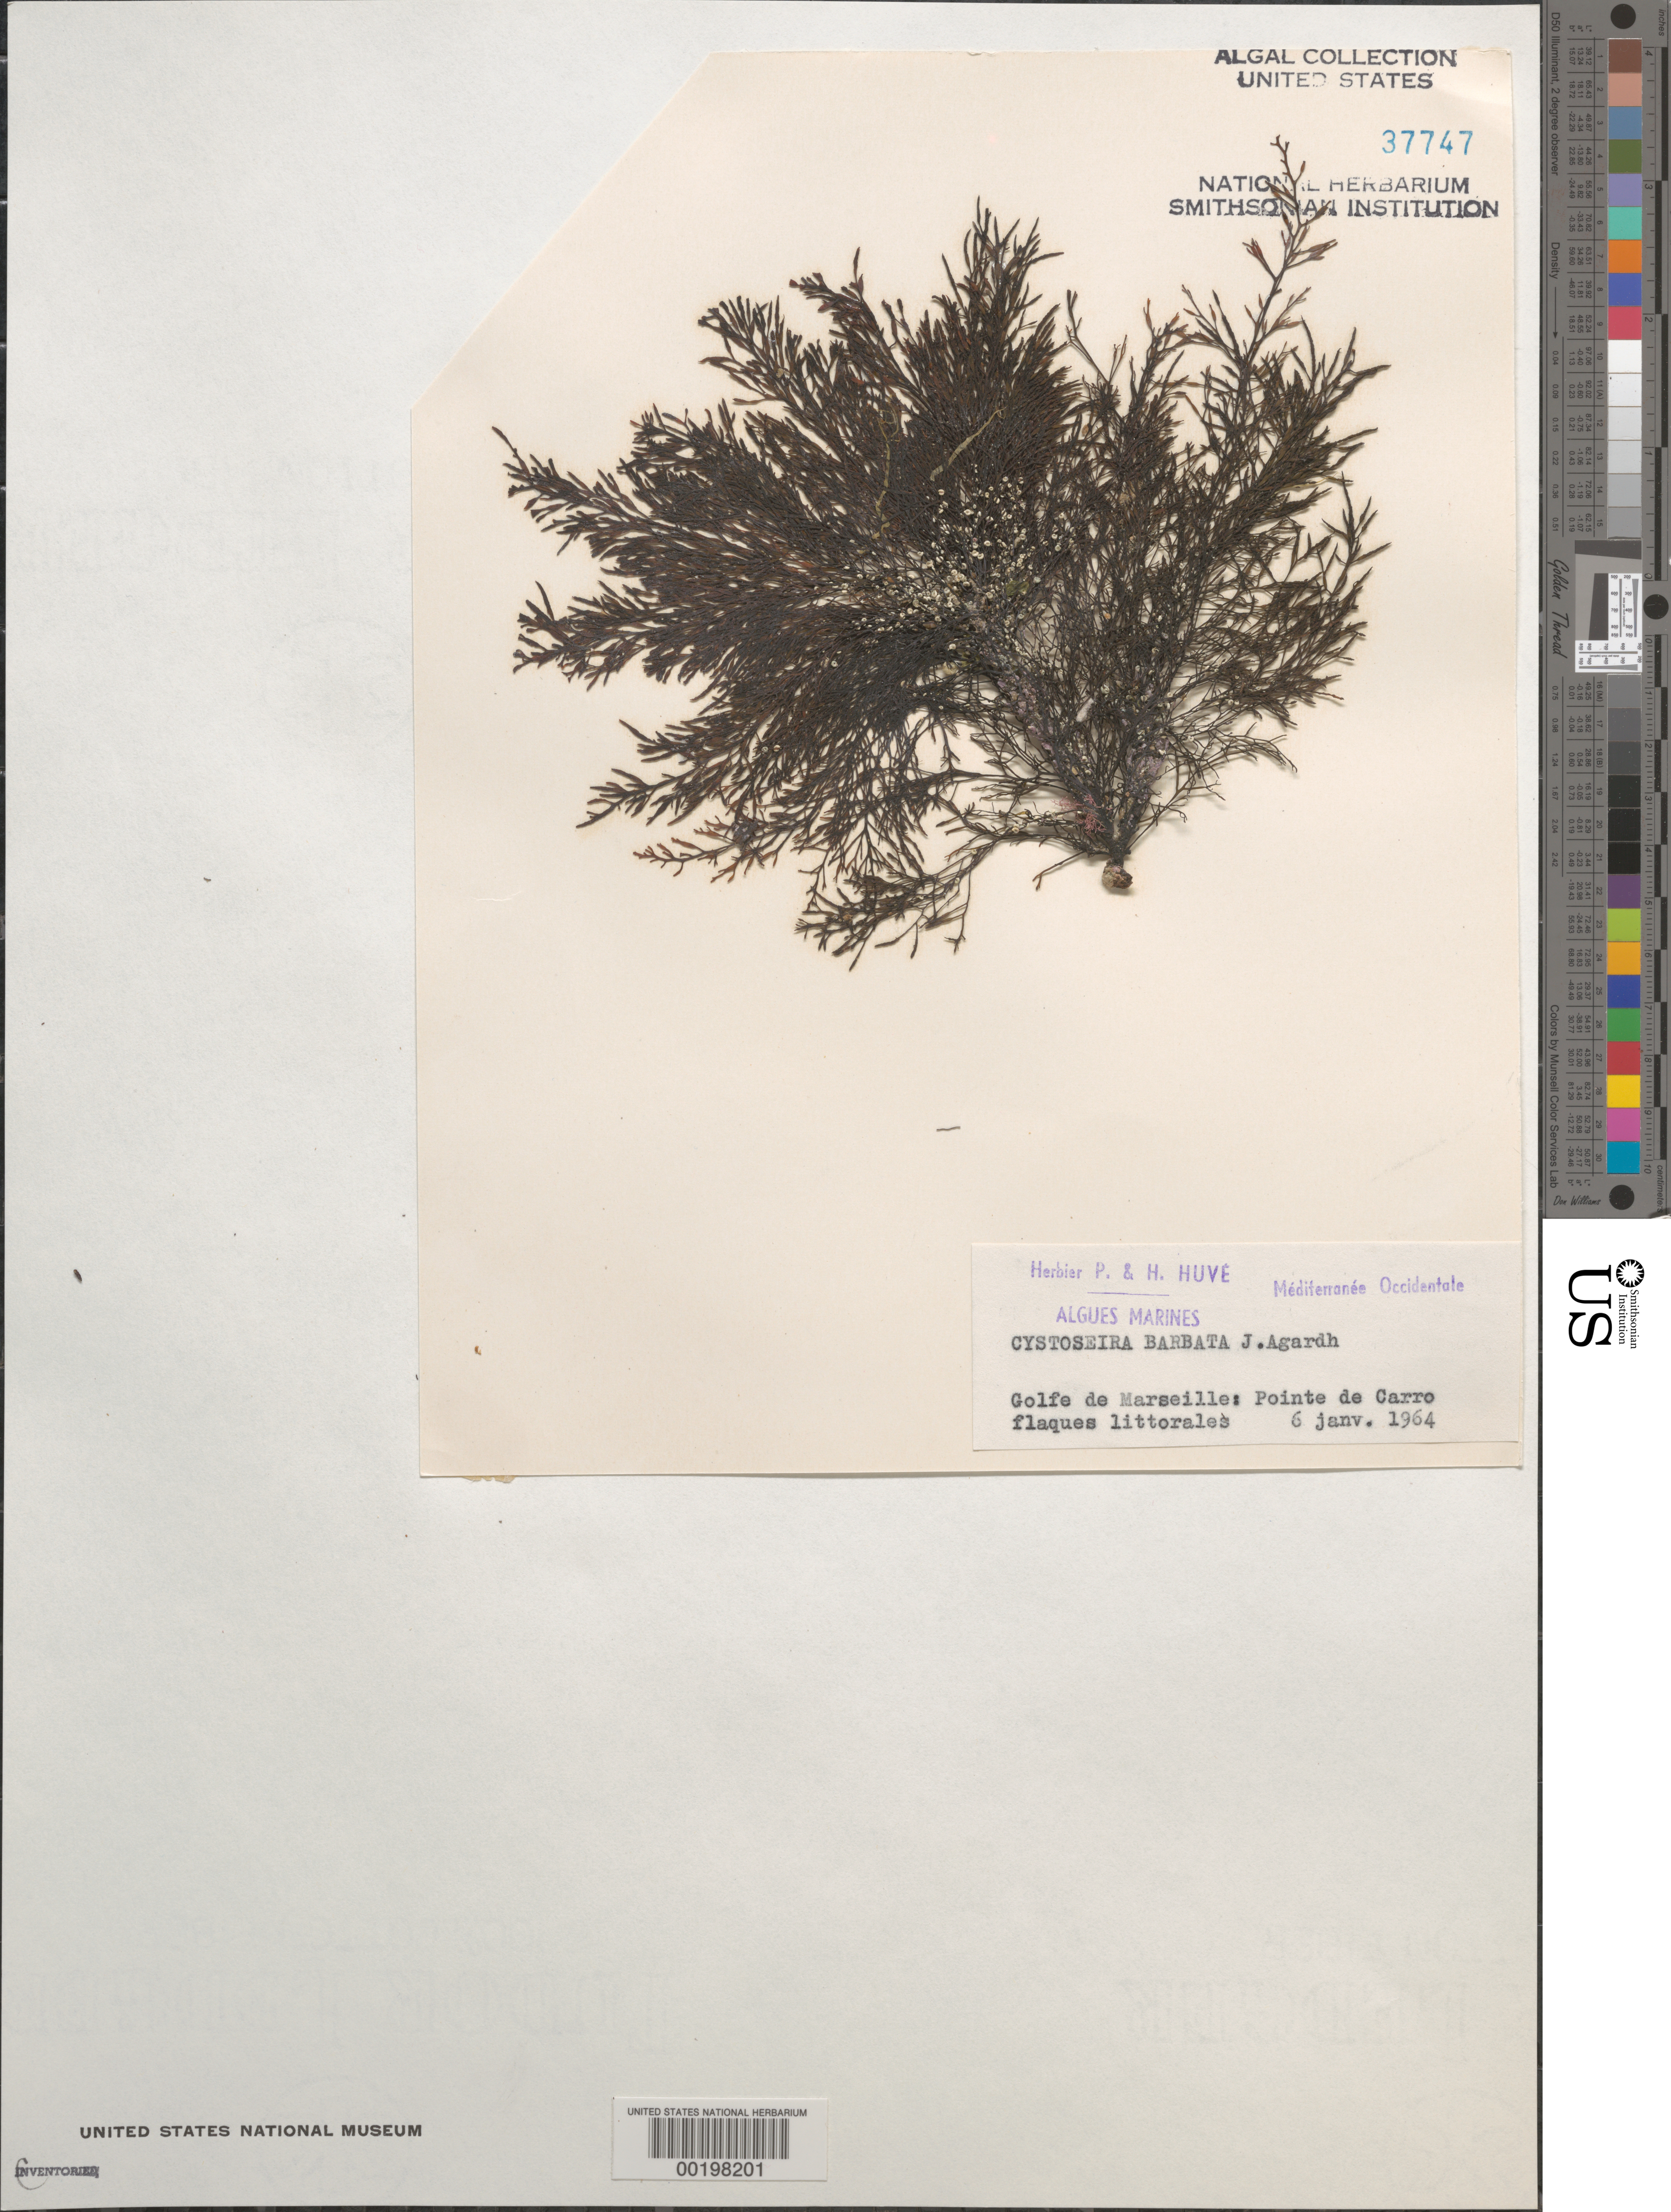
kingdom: Chromista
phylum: Ochrophyta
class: Phaeophyceae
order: Fucales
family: Sargassaceae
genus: Gongolaria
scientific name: Gongolaria barbata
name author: (Stackh.) Kuntze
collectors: P. Huve & H. Huve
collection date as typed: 06 Jan 1964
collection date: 1964-01-06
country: France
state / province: Provence-Alpes-Côte d'Azur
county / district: Bouches-du-Rhône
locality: Pointe de Carro, Golfe de Marseille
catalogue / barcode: US 37747